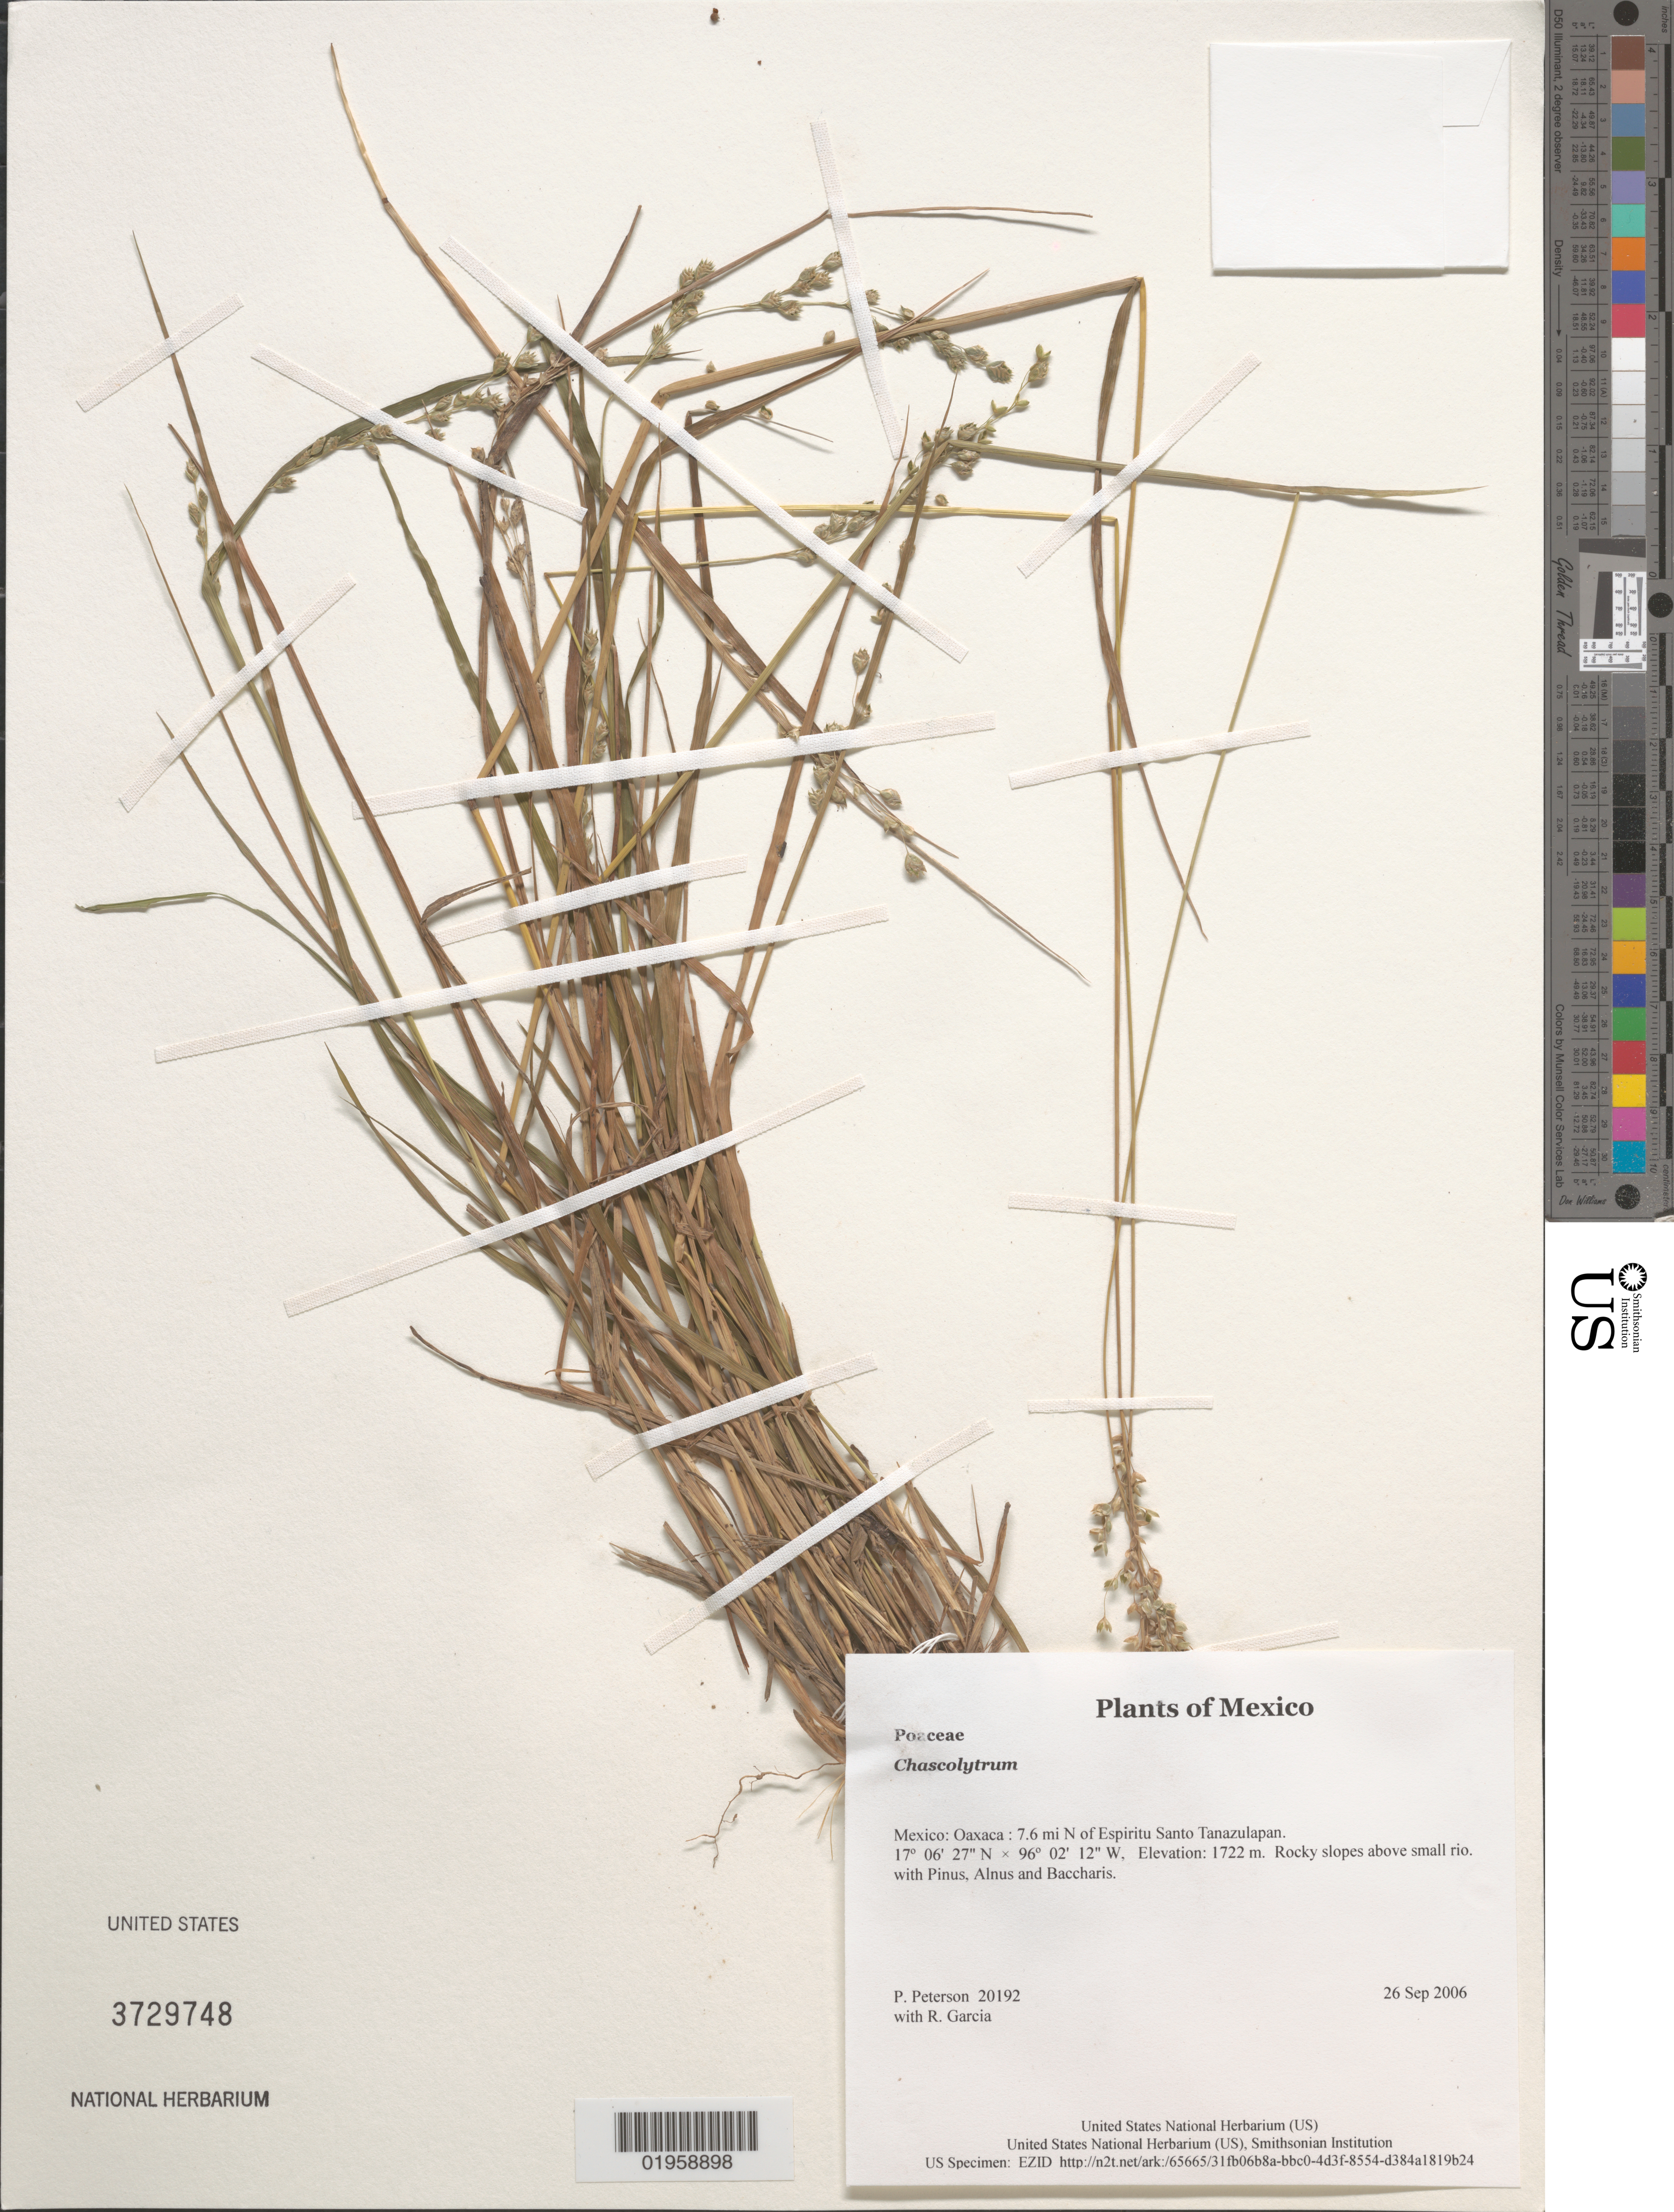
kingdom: Plantae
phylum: Tracheophyta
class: Liliopsida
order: Poales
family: Poaceae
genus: Chascolytrum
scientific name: Chascolytrum sp.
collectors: P. M. Peterson & R. Garcia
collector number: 20192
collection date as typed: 26 Sep 2006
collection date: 2006-09-26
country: Mexico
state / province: Oaxaca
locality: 7.6 mi N of Espiritu Santo Tanazulapan.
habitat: Rocky slopes above small rio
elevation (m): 1722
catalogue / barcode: US 3729748